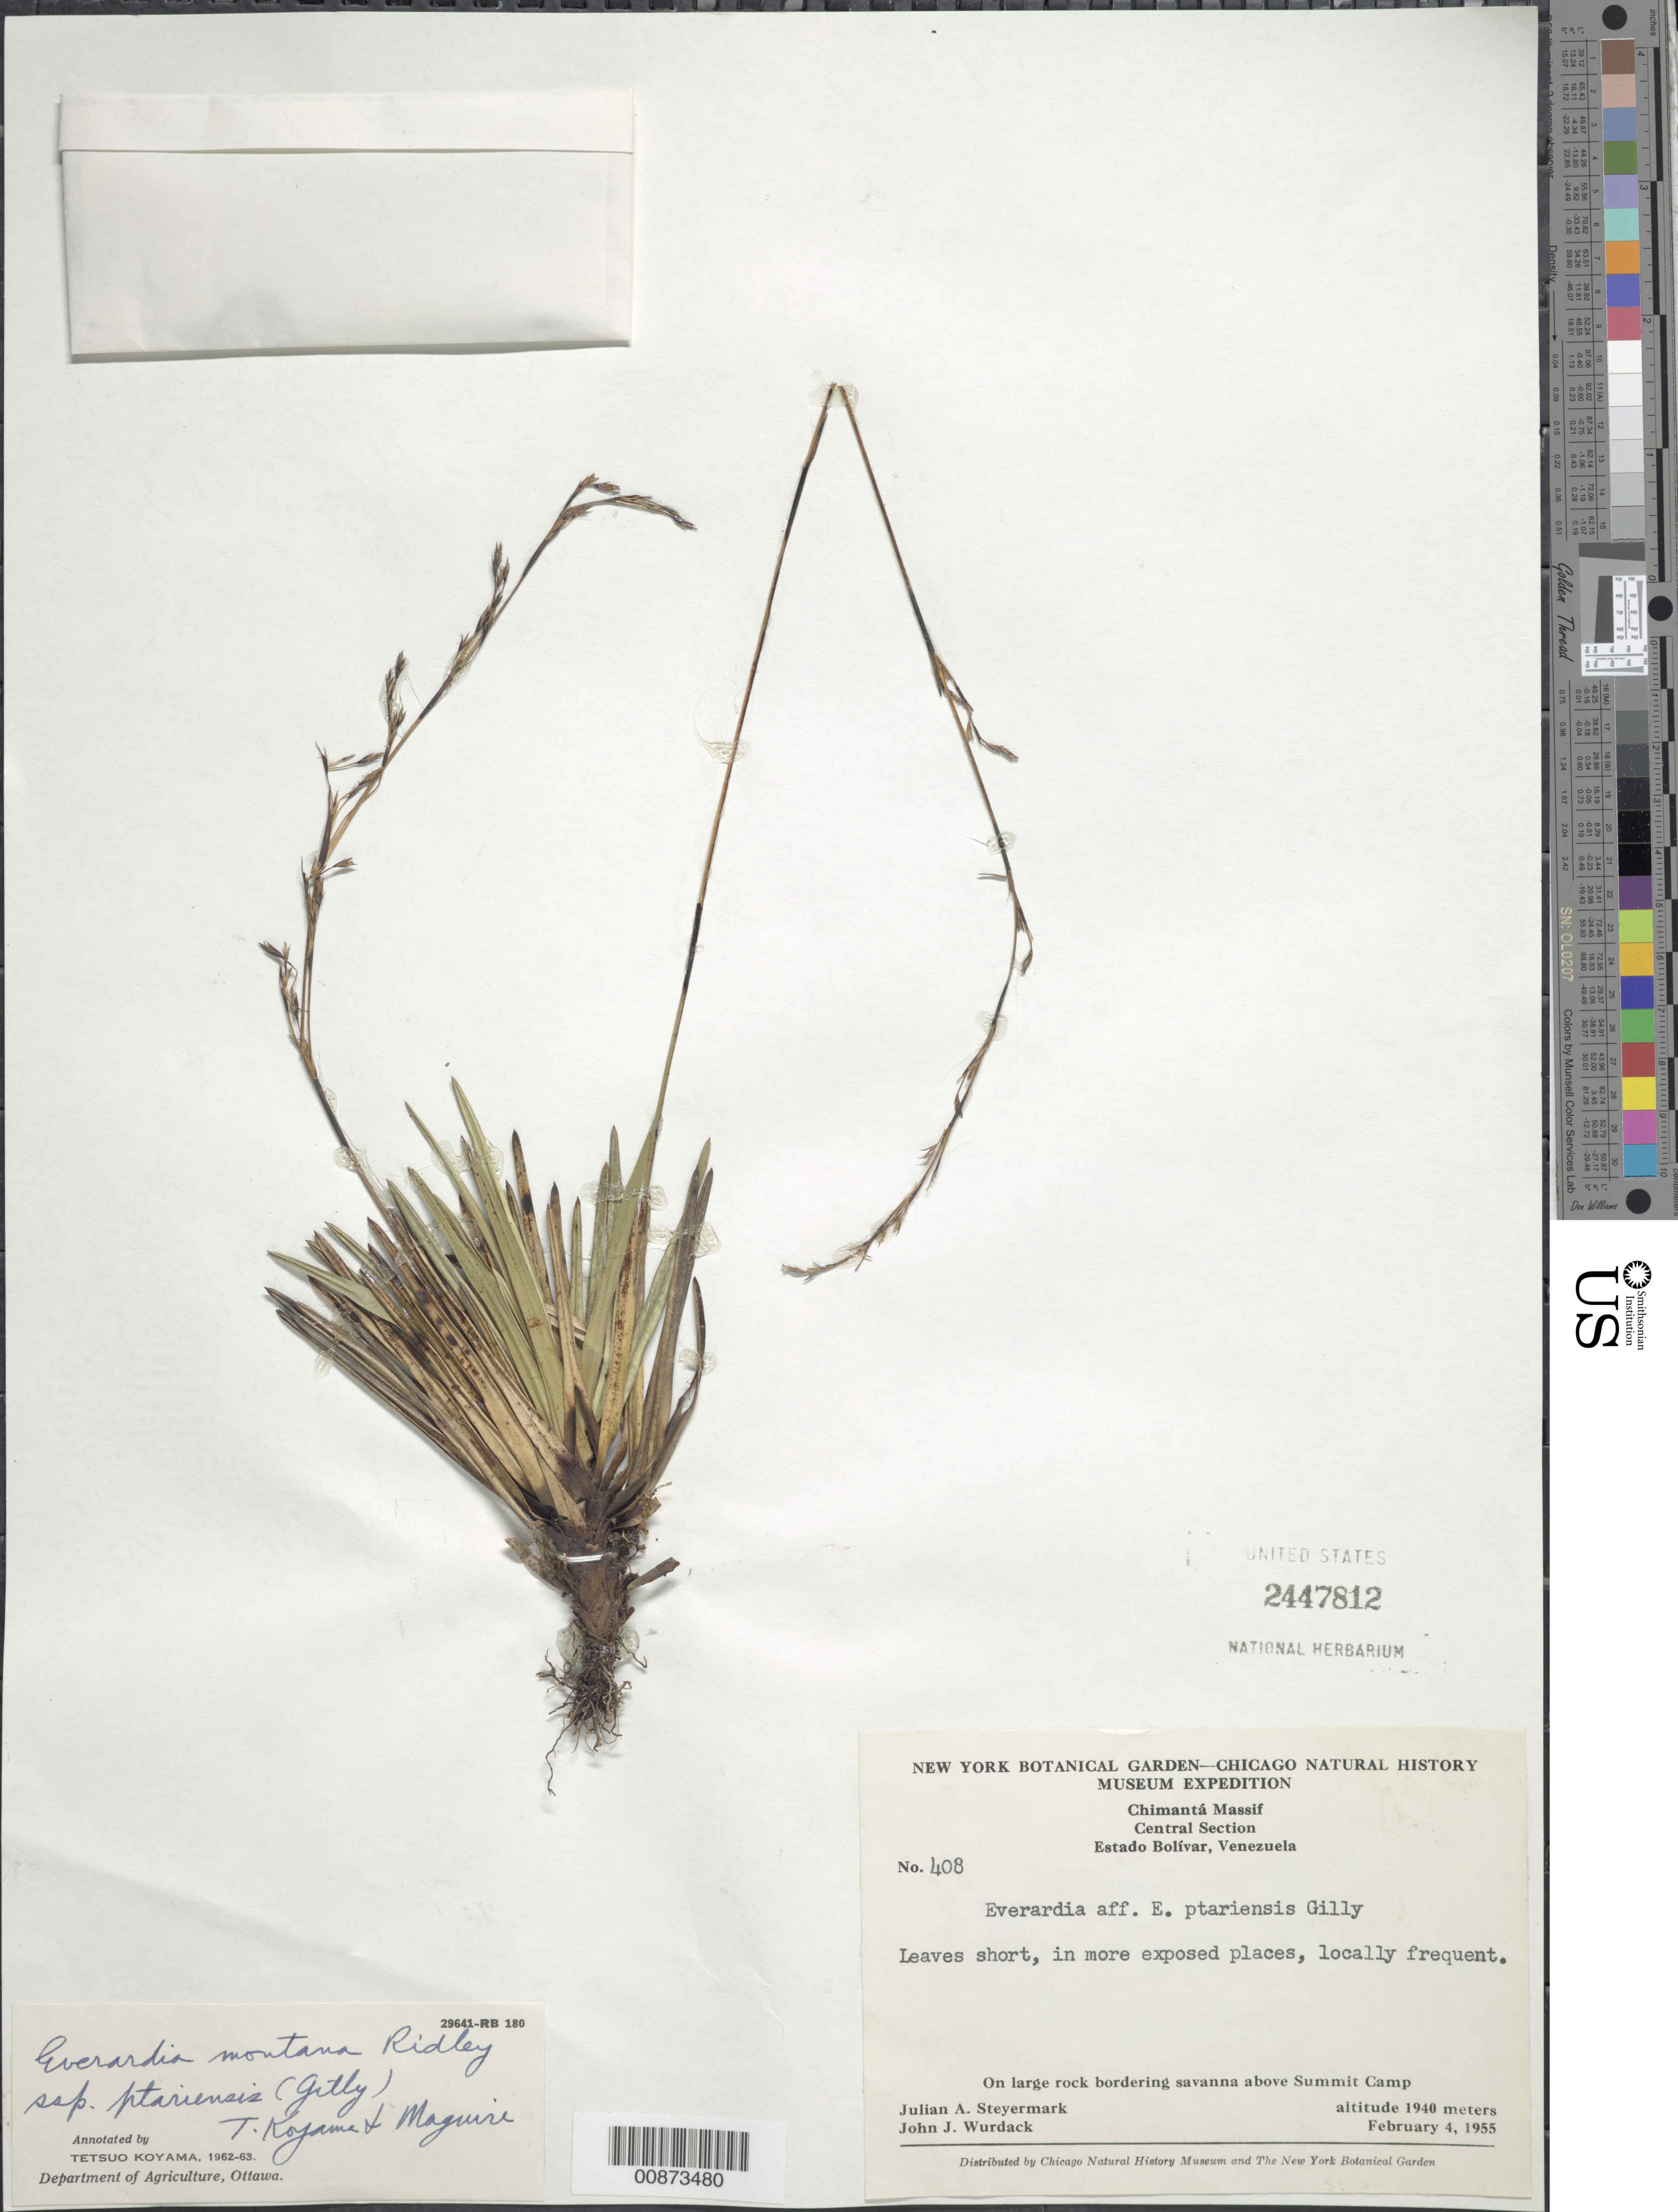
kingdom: Plantae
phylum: Tracheophyta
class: Liliopsida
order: Poales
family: Cyperaceae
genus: Cephalocarpus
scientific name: Cephalocarpus montanus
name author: (Ridley) S.M. Costa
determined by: Strong, Mark T., (BOT), Smithsonian Institution - National Museum of Natural History (UNITED STATES)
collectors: J. Steyermark & J. J. Wurdack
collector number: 55 408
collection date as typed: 4-Feb-55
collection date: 1955-02-04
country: Venezuela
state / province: Bolívar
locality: Chimantá Massif, Central Section, Summit Camp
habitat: On large rock bordering savanna; in more exposed places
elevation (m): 1940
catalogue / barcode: US 2447812